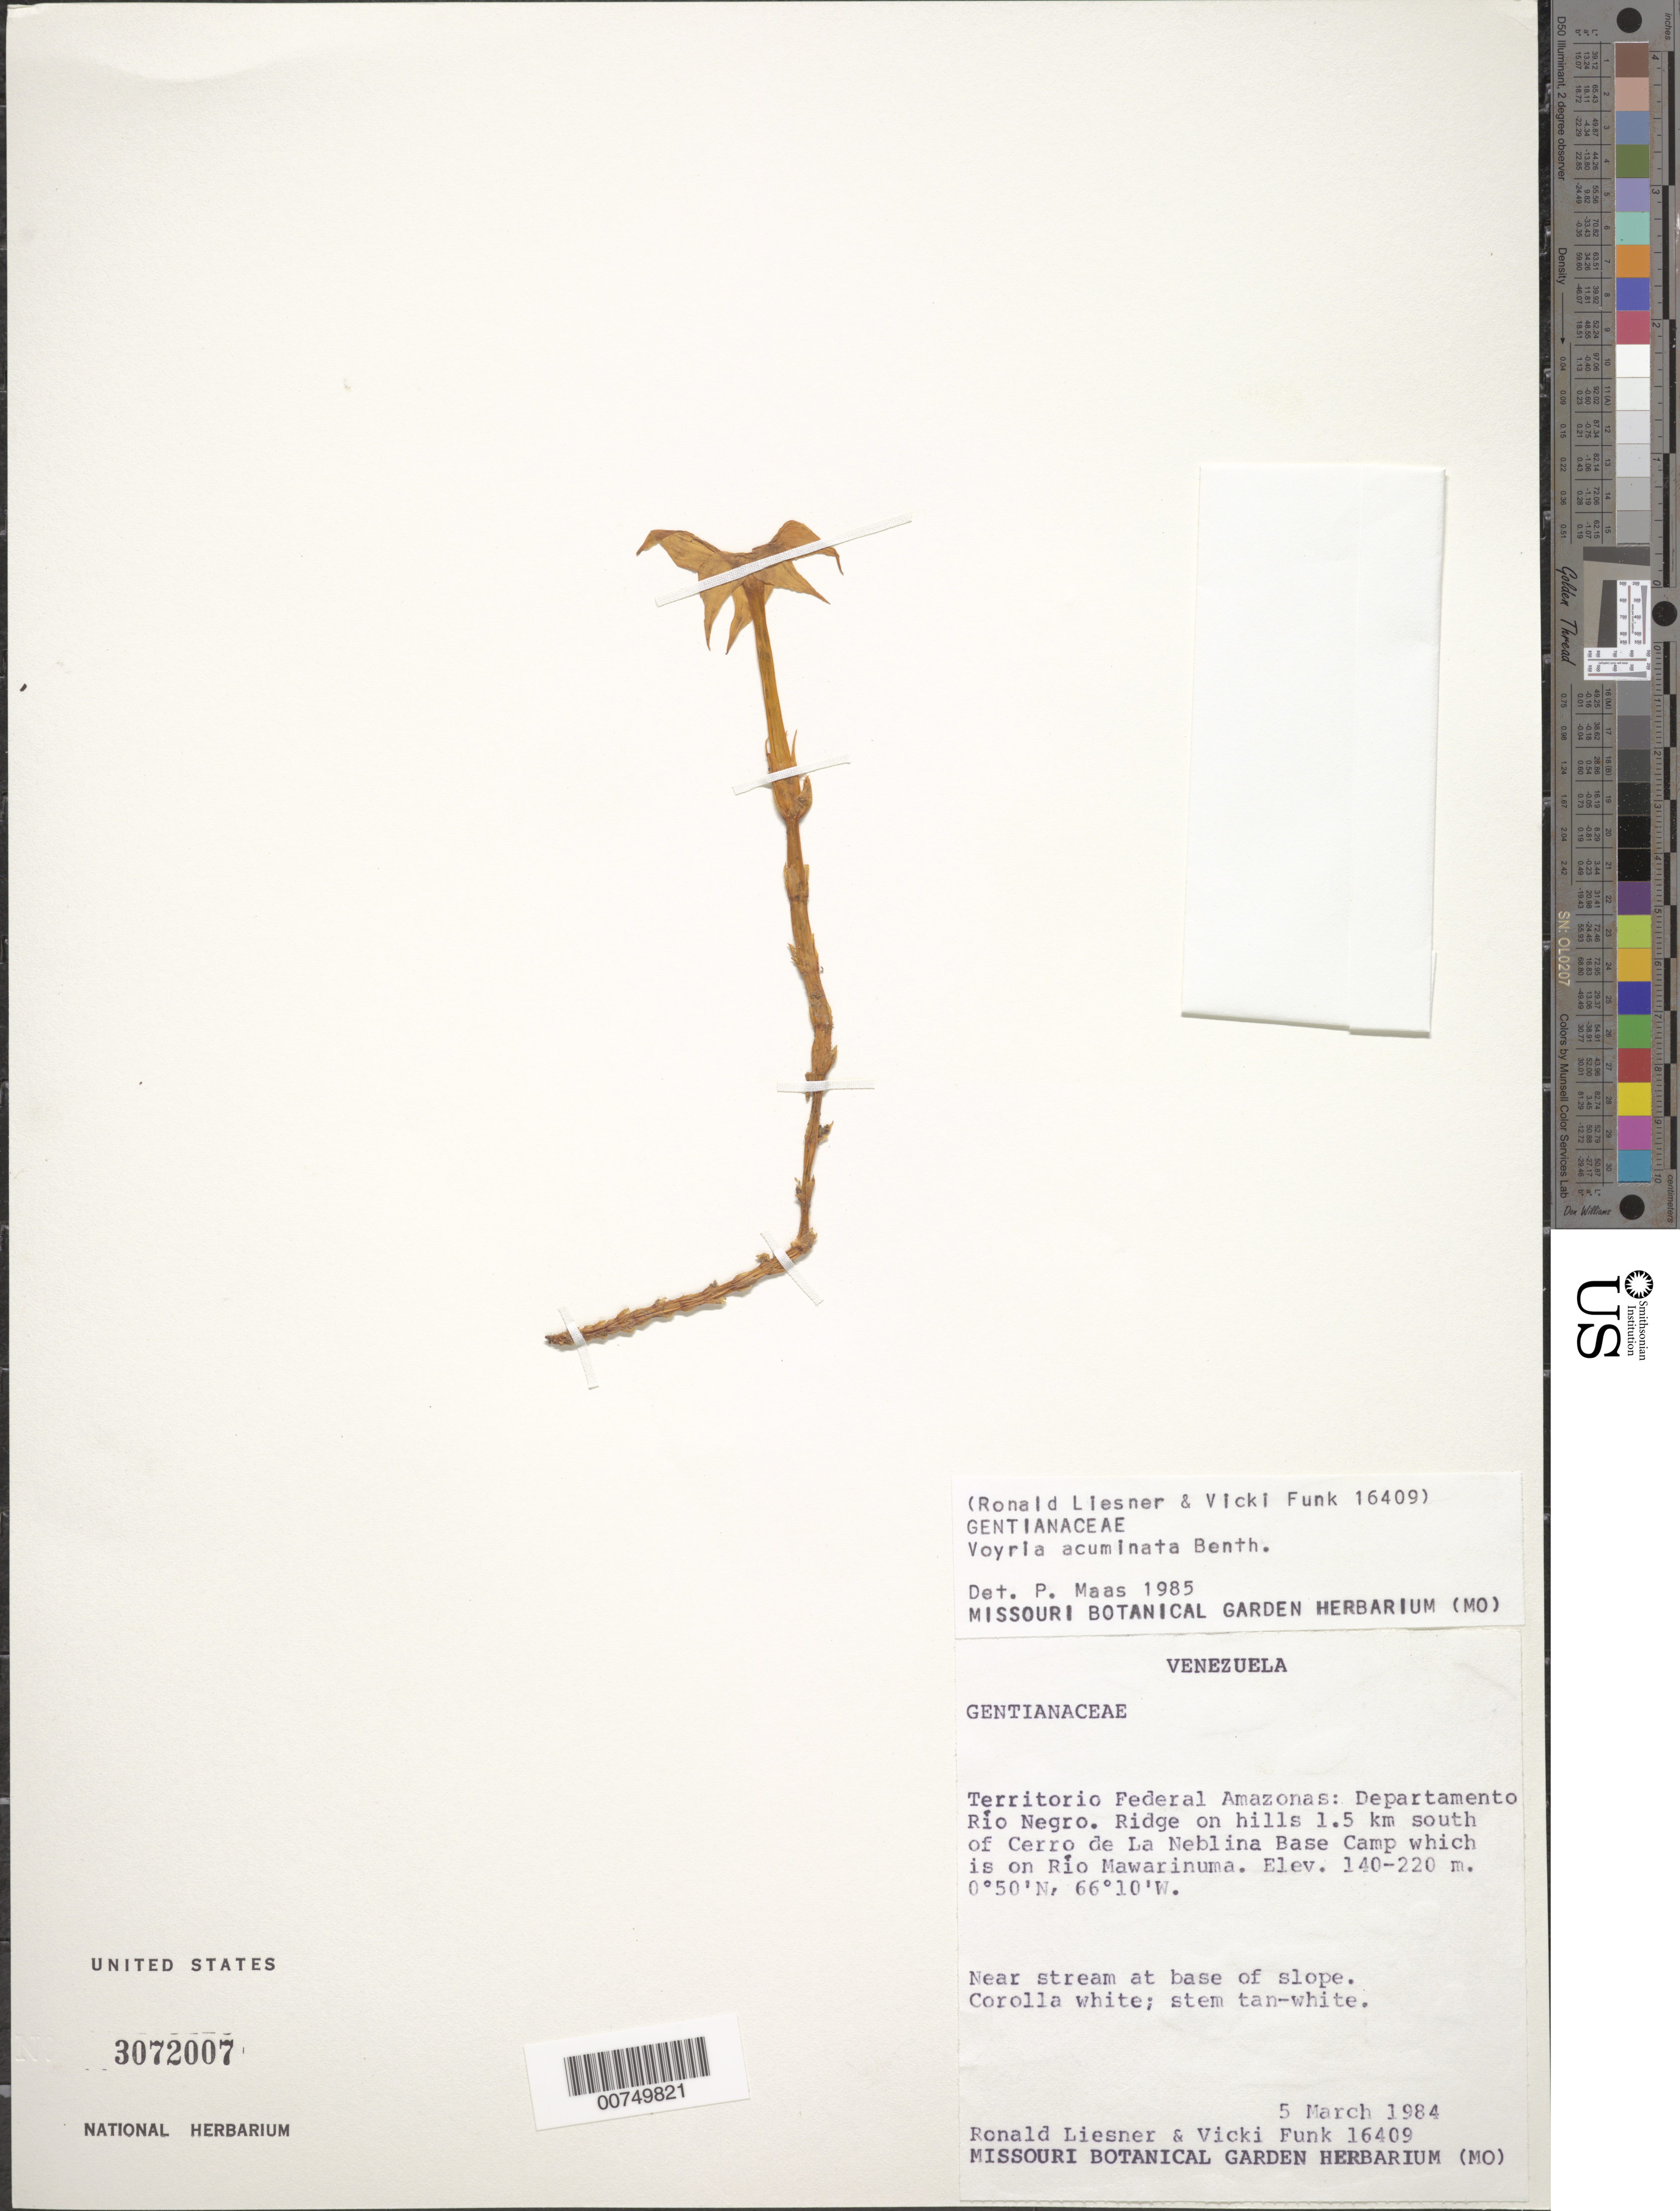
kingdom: Plantae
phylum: Tracheophyta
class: Magnoliopsida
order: Gentianales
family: Gentianaceae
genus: Voyria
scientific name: Voyria acuminata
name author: Benth.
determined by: Maas, Paul J. M.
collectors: R. L. Liesner & V. Funk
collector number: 16409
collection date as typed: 5-Mar-84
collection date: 1984-03-05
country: Venezuela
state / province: Amazonas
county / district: Río Negro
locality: Río Mawarinuma, 1.5 km S of Cerro de La Neblina Base Camp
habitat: Ridge on hills; near stream at base of slope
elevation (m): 140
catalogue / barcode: US 3072007